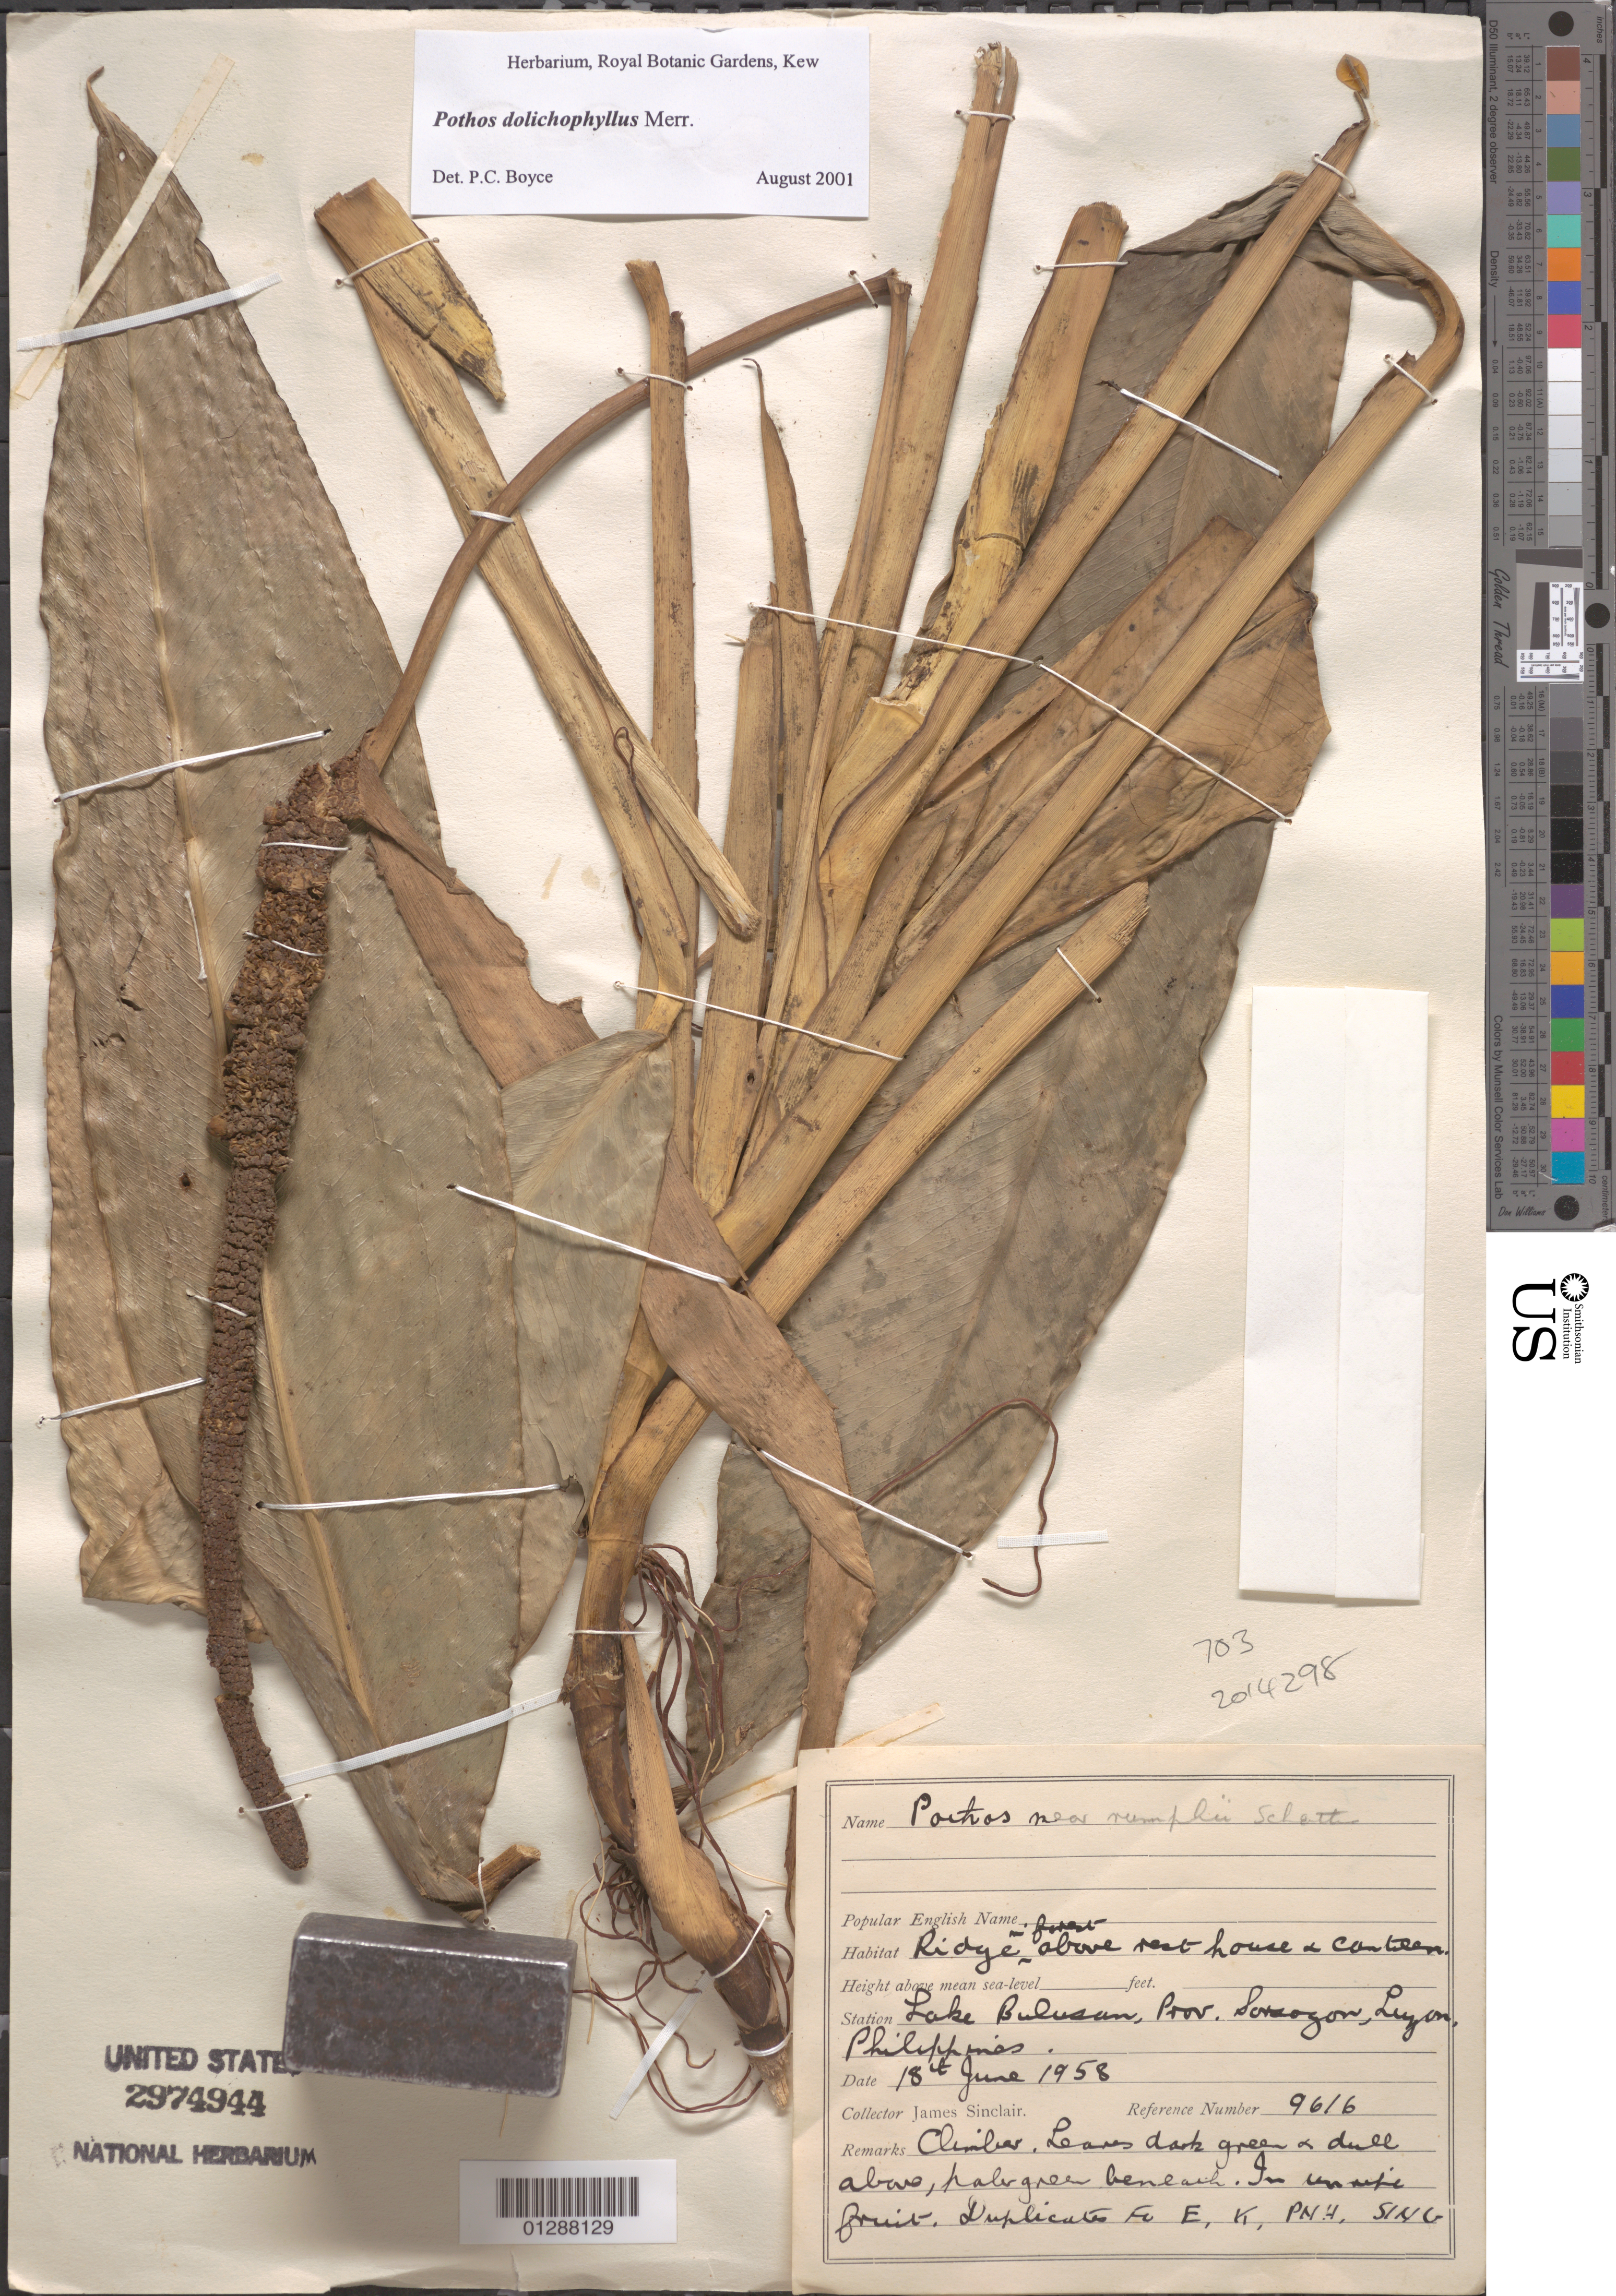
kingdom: Plantae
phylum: Tracheophyta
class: Liliopsida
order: Alismatales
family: Araceae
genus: Pothos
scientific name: Pothos dolichophyllus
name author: Merr.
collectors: J. Sinclair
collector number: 9616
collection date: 1958-06-18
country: Philippines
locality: Ridge in forest above rest house & Canteen. Station Lake Bulusan, Prov. Sorsogon, Luzon.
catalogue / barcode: US 2974944